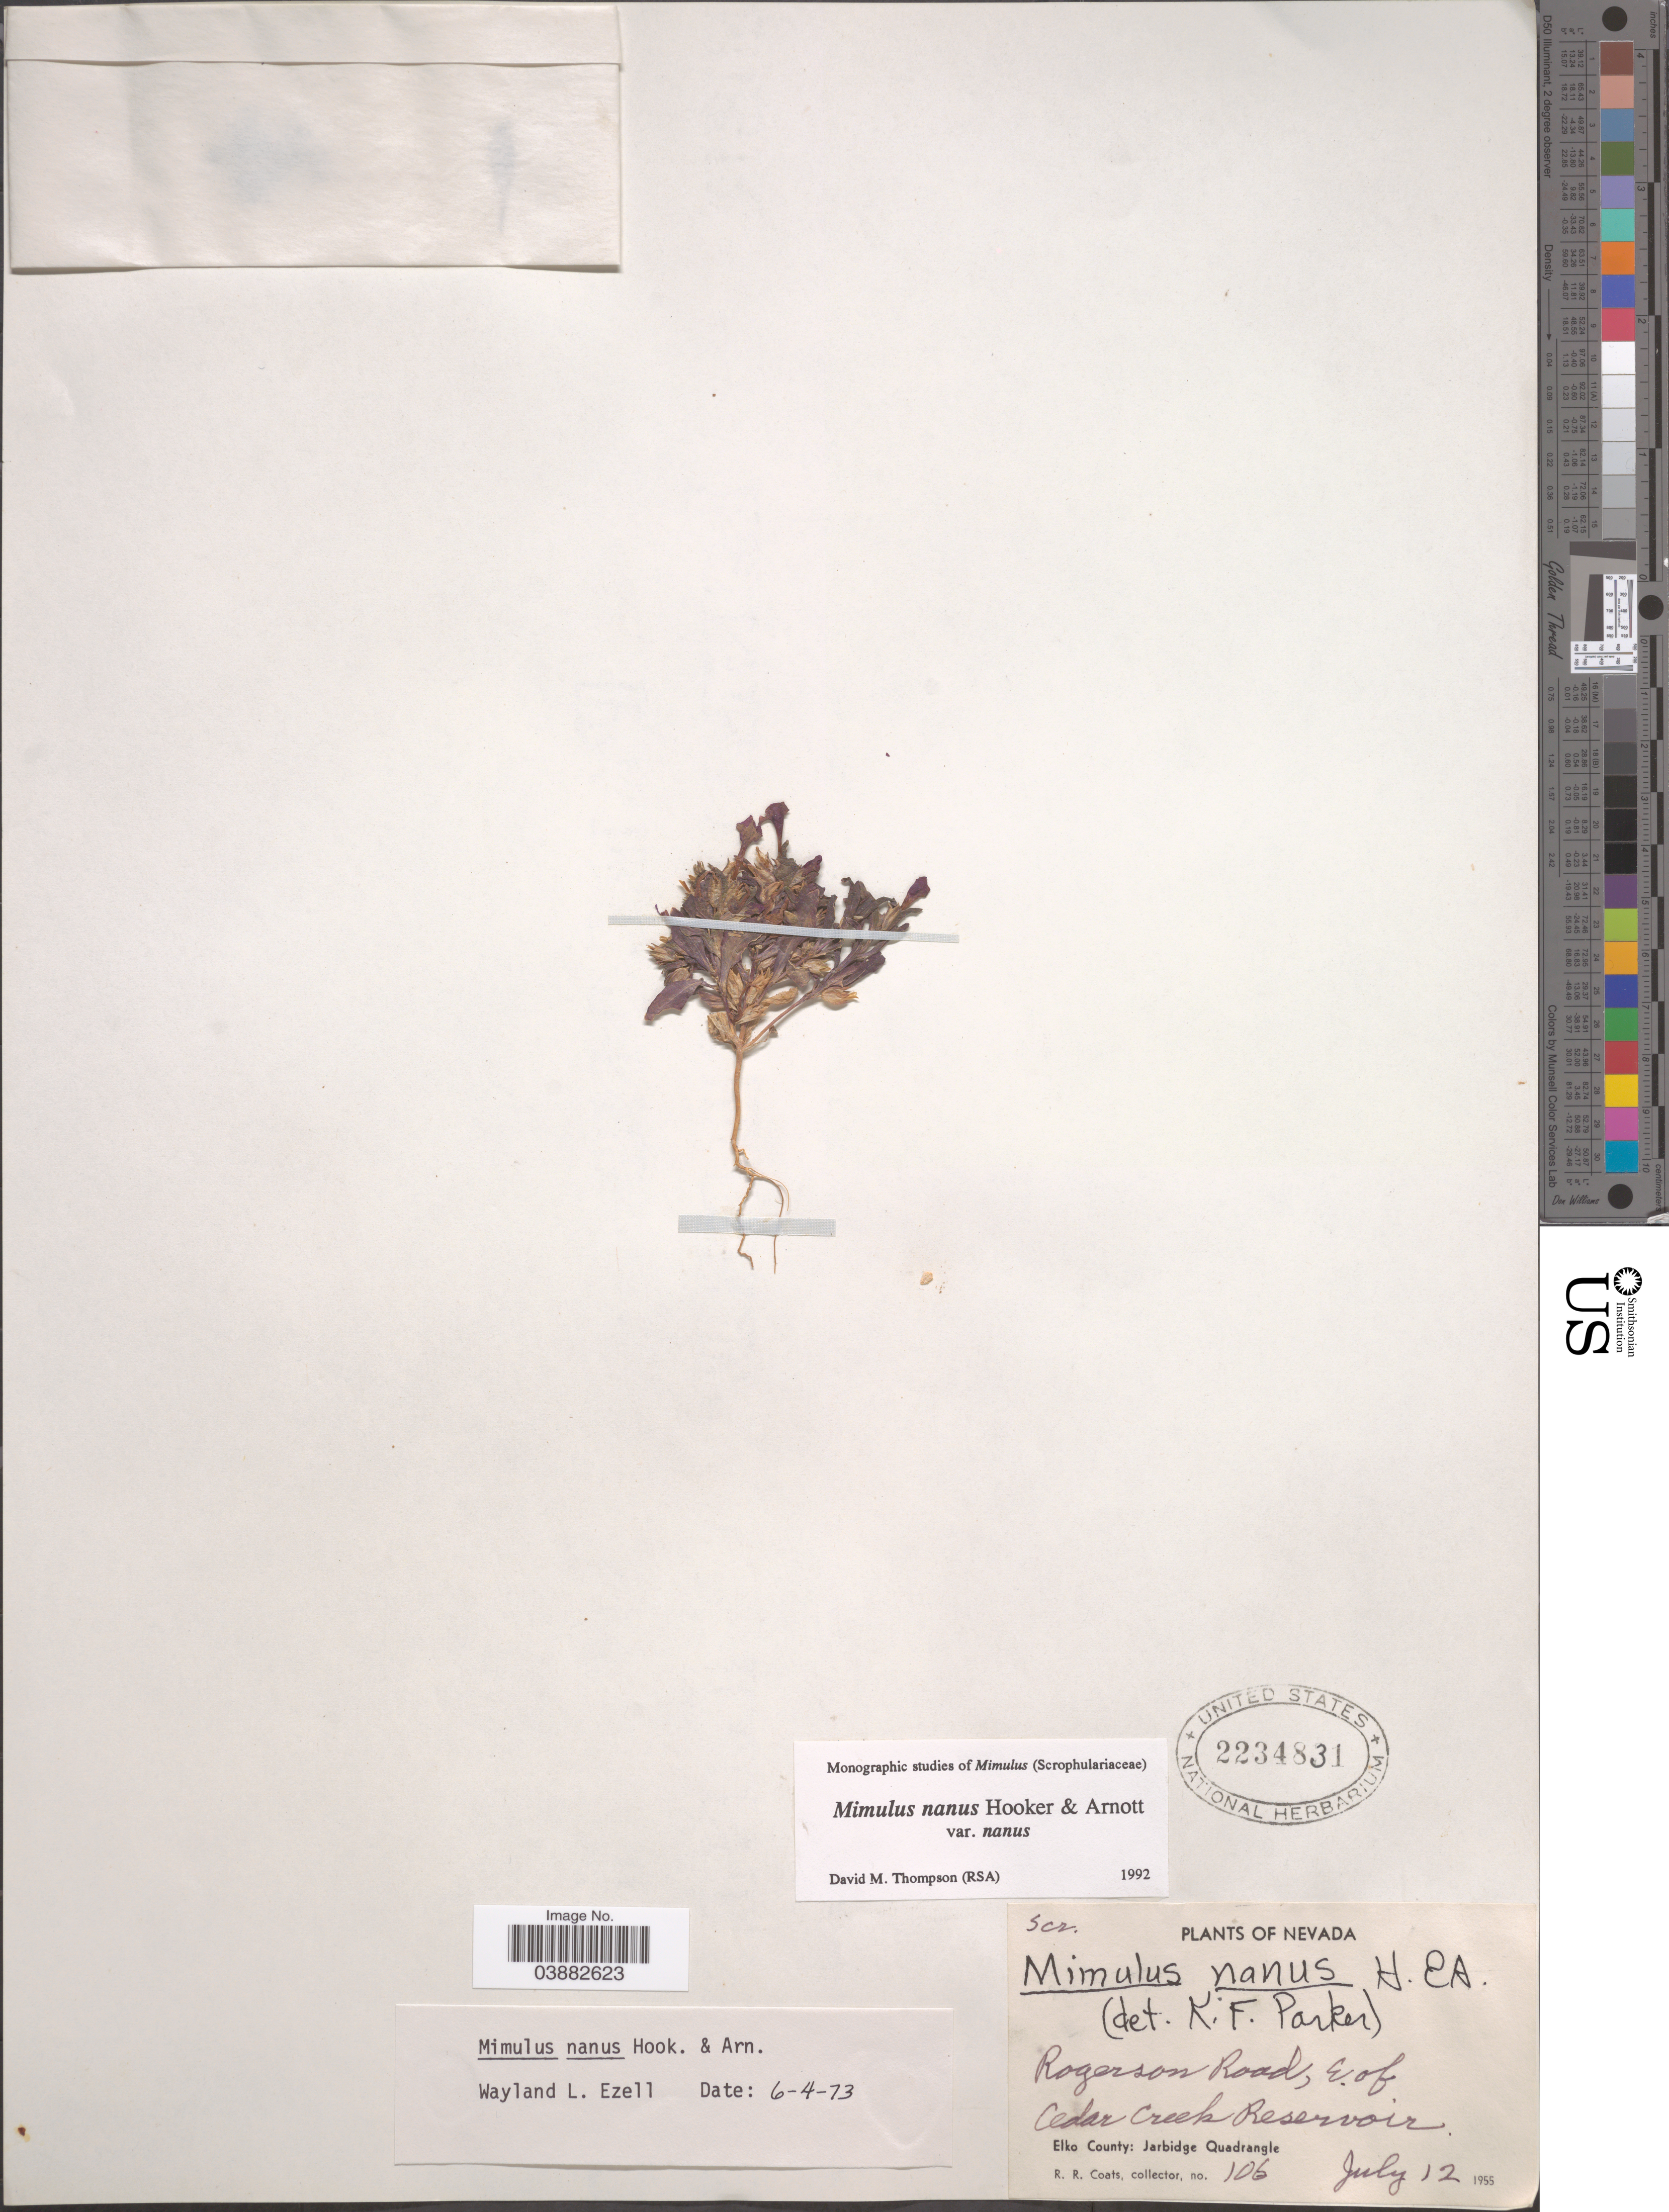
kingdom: Plantae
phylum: Tracheophyta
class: Magnoliopsida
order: Lamiales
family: Phrymaceae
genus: Mimulus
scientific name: Mimulus nanus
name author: Hook. & Arn.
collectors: R. Coats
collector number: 106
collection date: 1955-07-12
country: United States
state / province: Nevada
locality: Rogerson Road, E. of Cedar Creek Reservoir. Elko County: Jarbidge Quadrangle.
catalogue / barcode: US 2234831